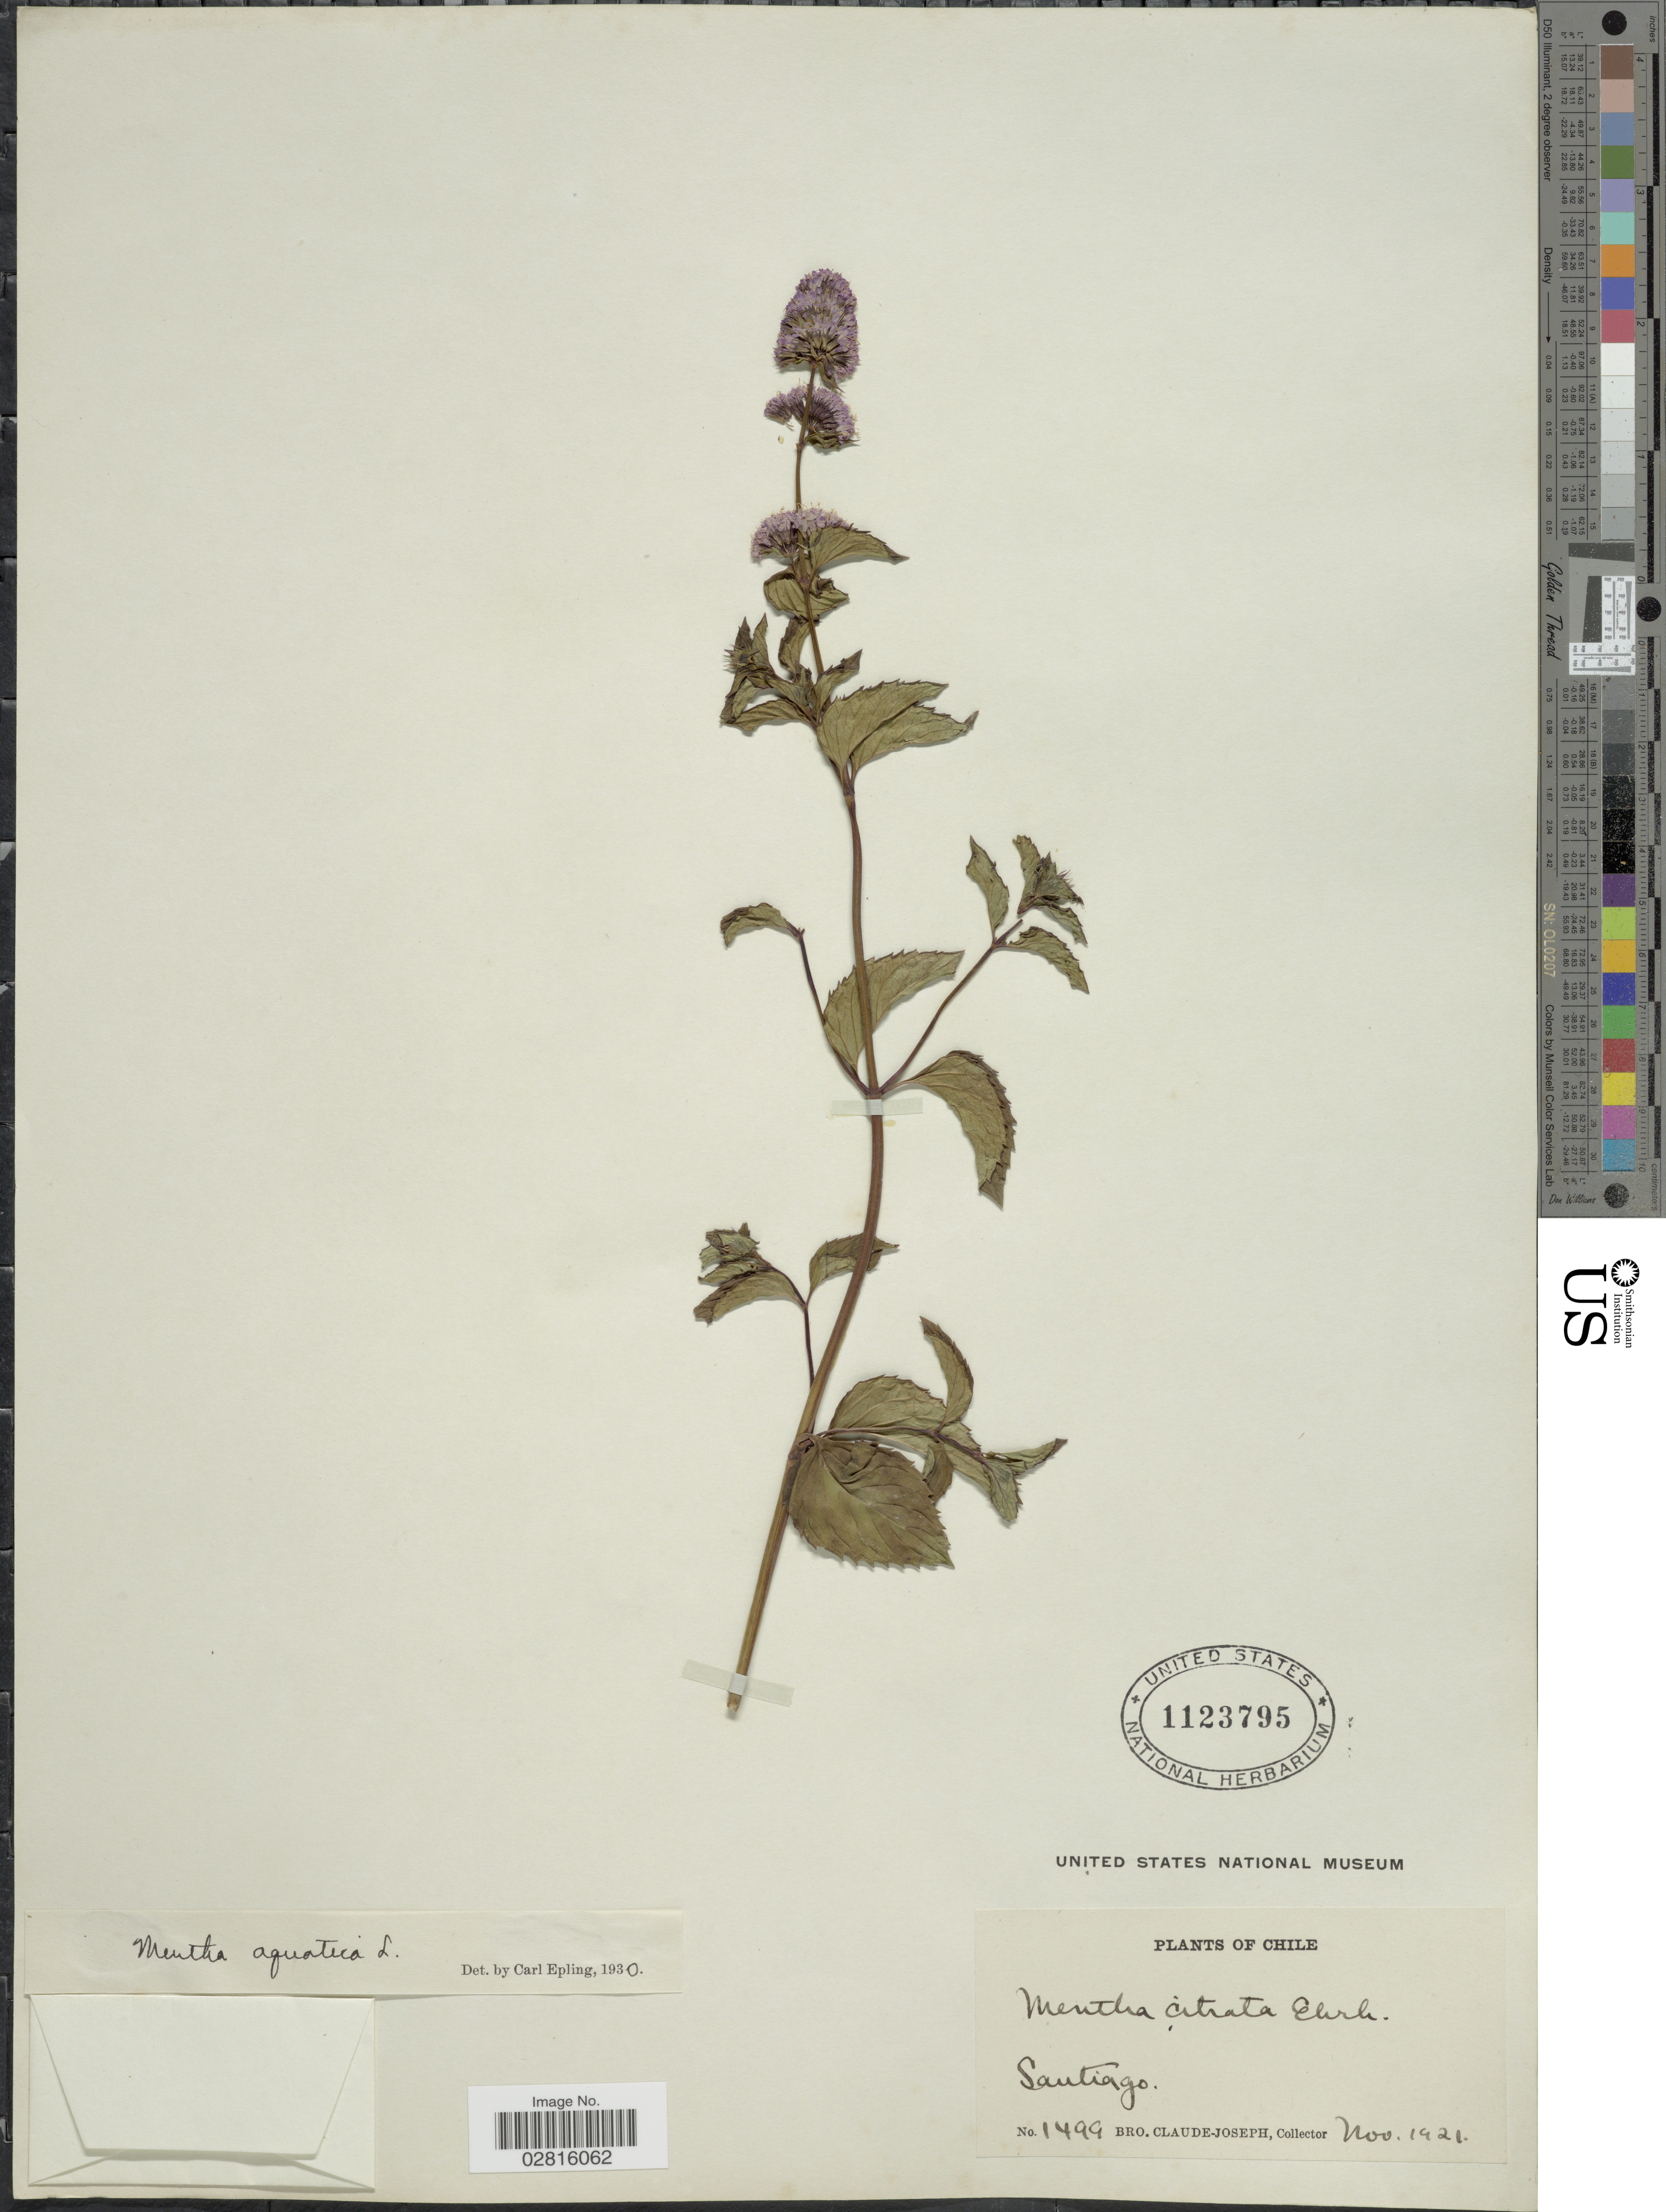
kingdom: Plantae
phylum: Tracheophyta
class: Magnoliopsida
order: Lamiales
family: Lamiaceae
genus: Mentha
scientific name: Mentha aquatica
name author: L.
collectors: Bro. Claude-Joseph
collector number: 1499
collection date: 1921-11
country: Chile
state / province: Región Metropolitana (RM)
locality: Santiago.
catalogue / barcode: US 1123795